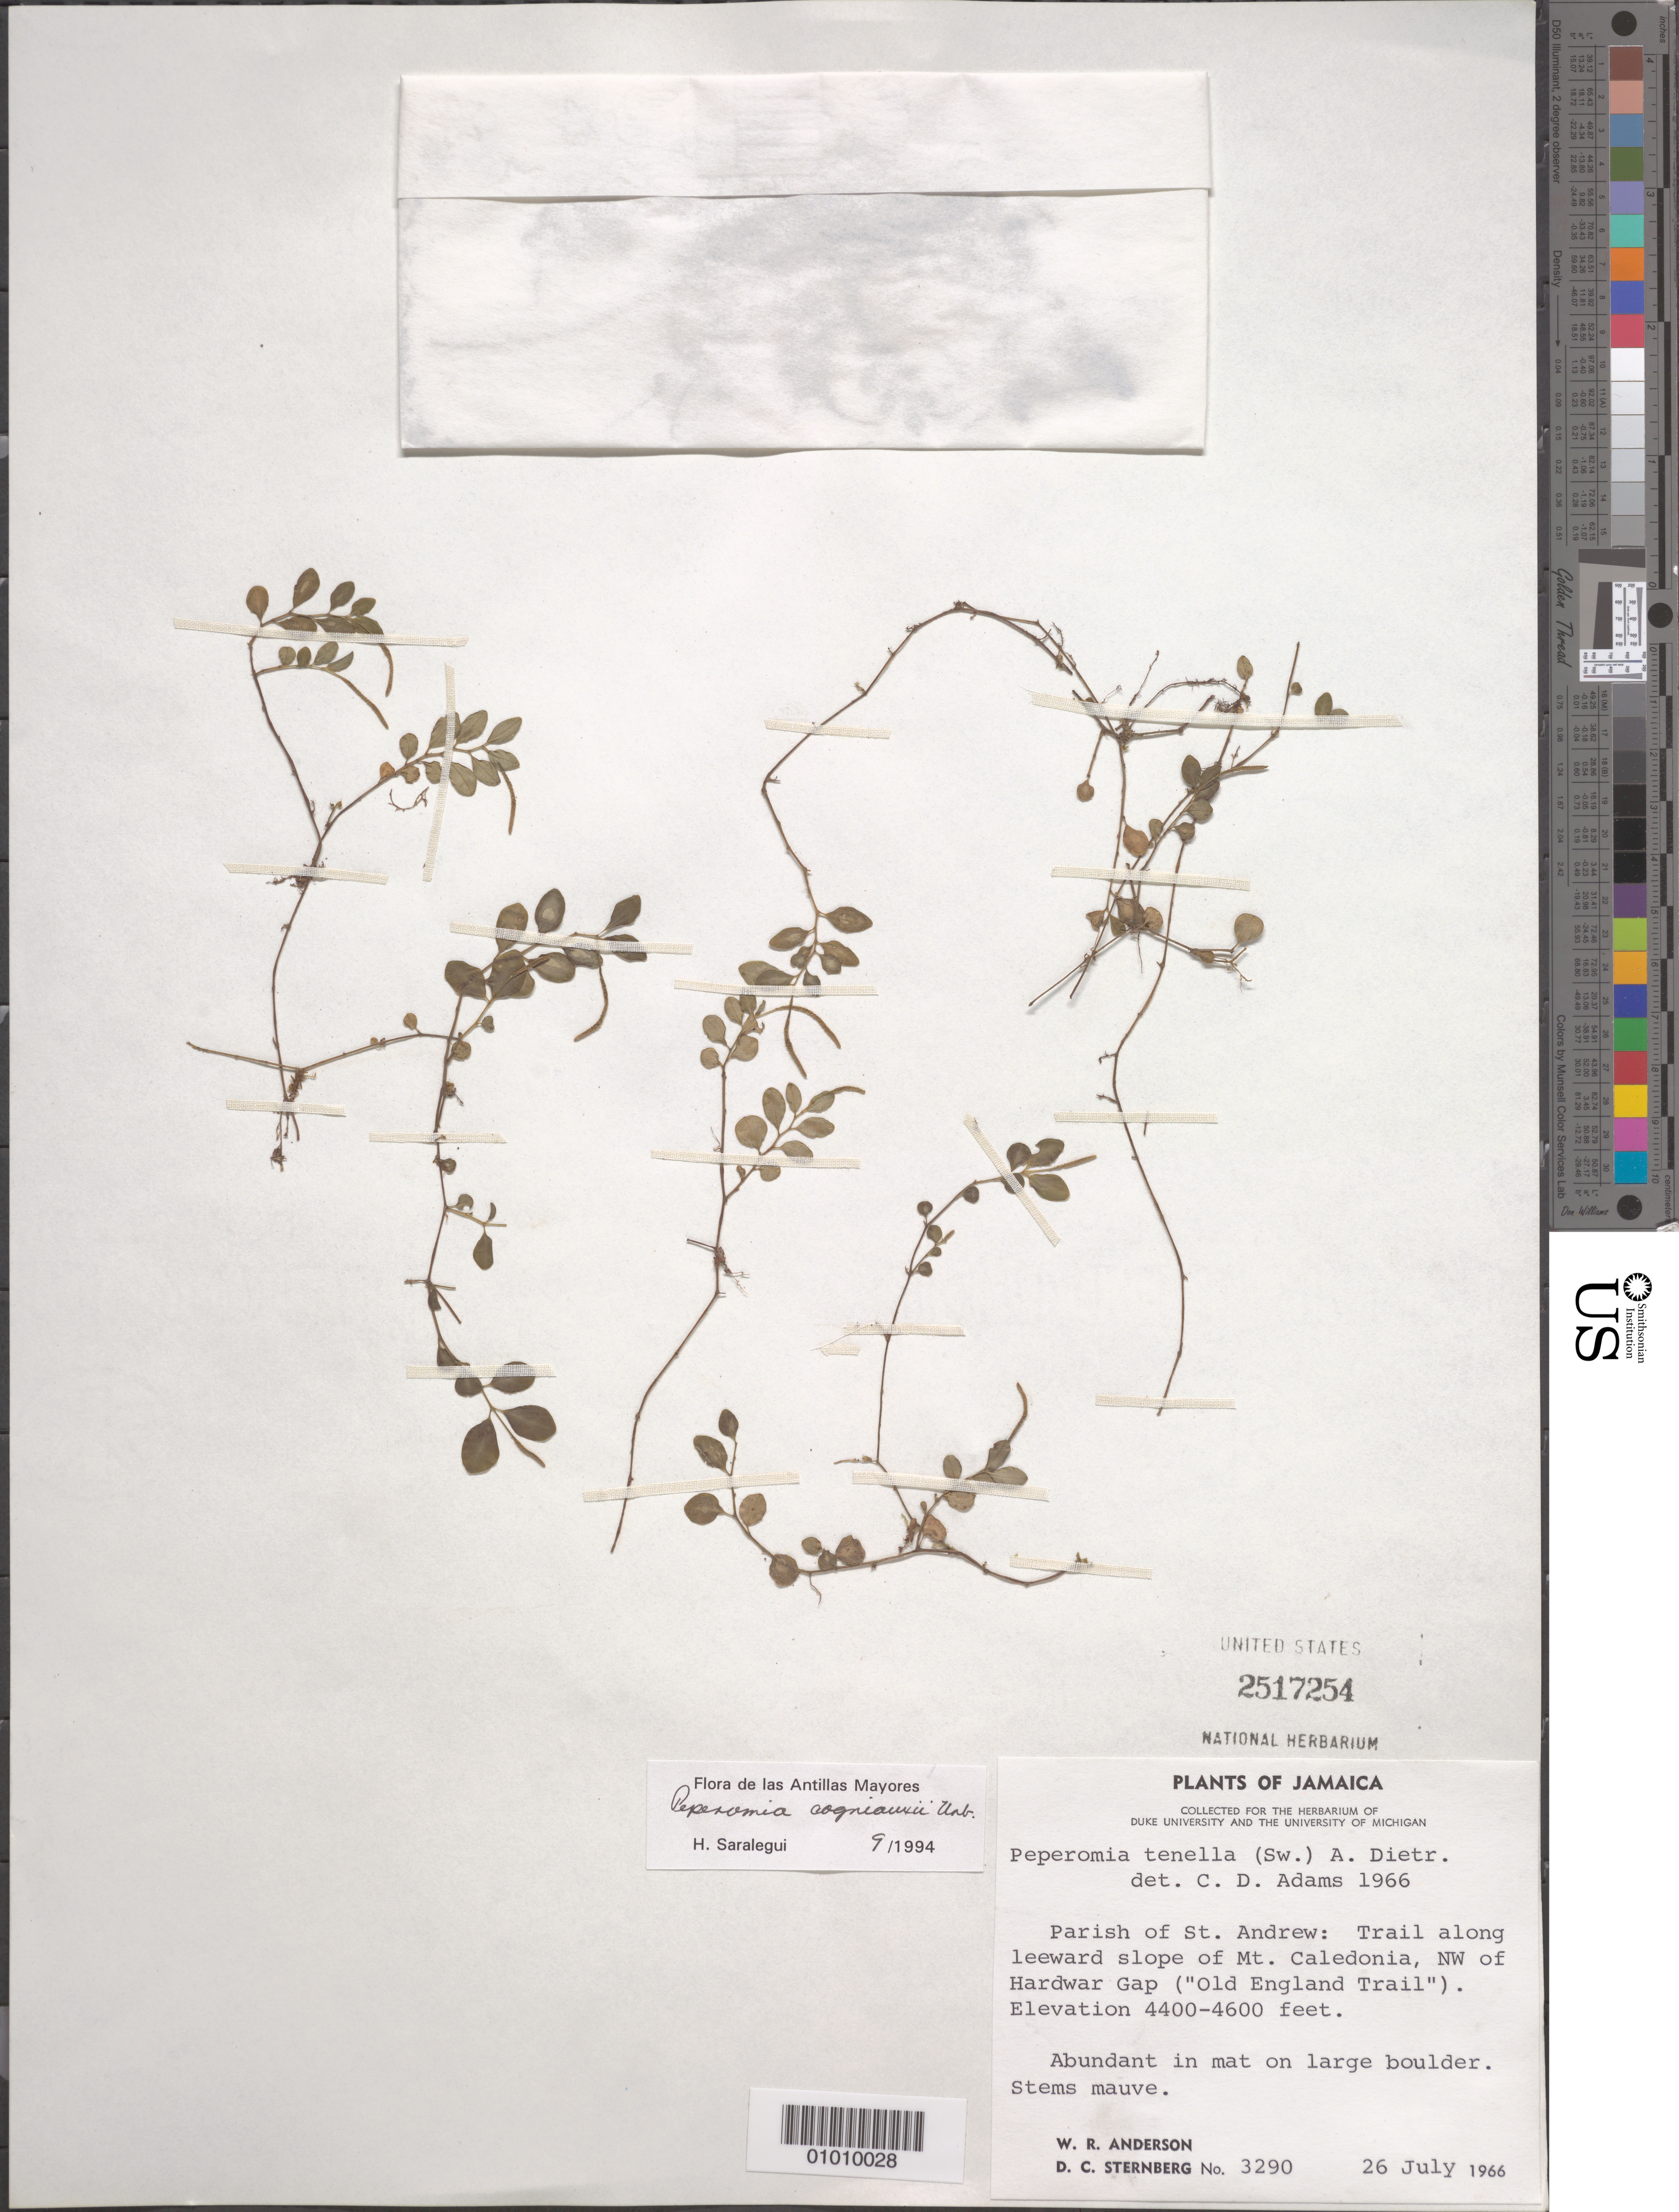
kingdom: Plantae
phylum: Tracheophyta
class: Magnoliopsida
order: Piperales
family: Piperaceae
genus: Peperomia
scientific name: Peperomia cogniauxii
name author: Urb.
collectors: W. R. Anderson & D. Sternberg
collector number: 3290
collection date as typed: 26 Jun 1966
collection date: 1966-06-26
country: Jamaica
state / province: Saint Andrew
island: Jamaica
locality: Trail along leeward slope of Mt. Caledonia, NW of Hardwar Gap ("Old England Trail")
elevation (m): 1341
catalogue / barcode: US 2517254